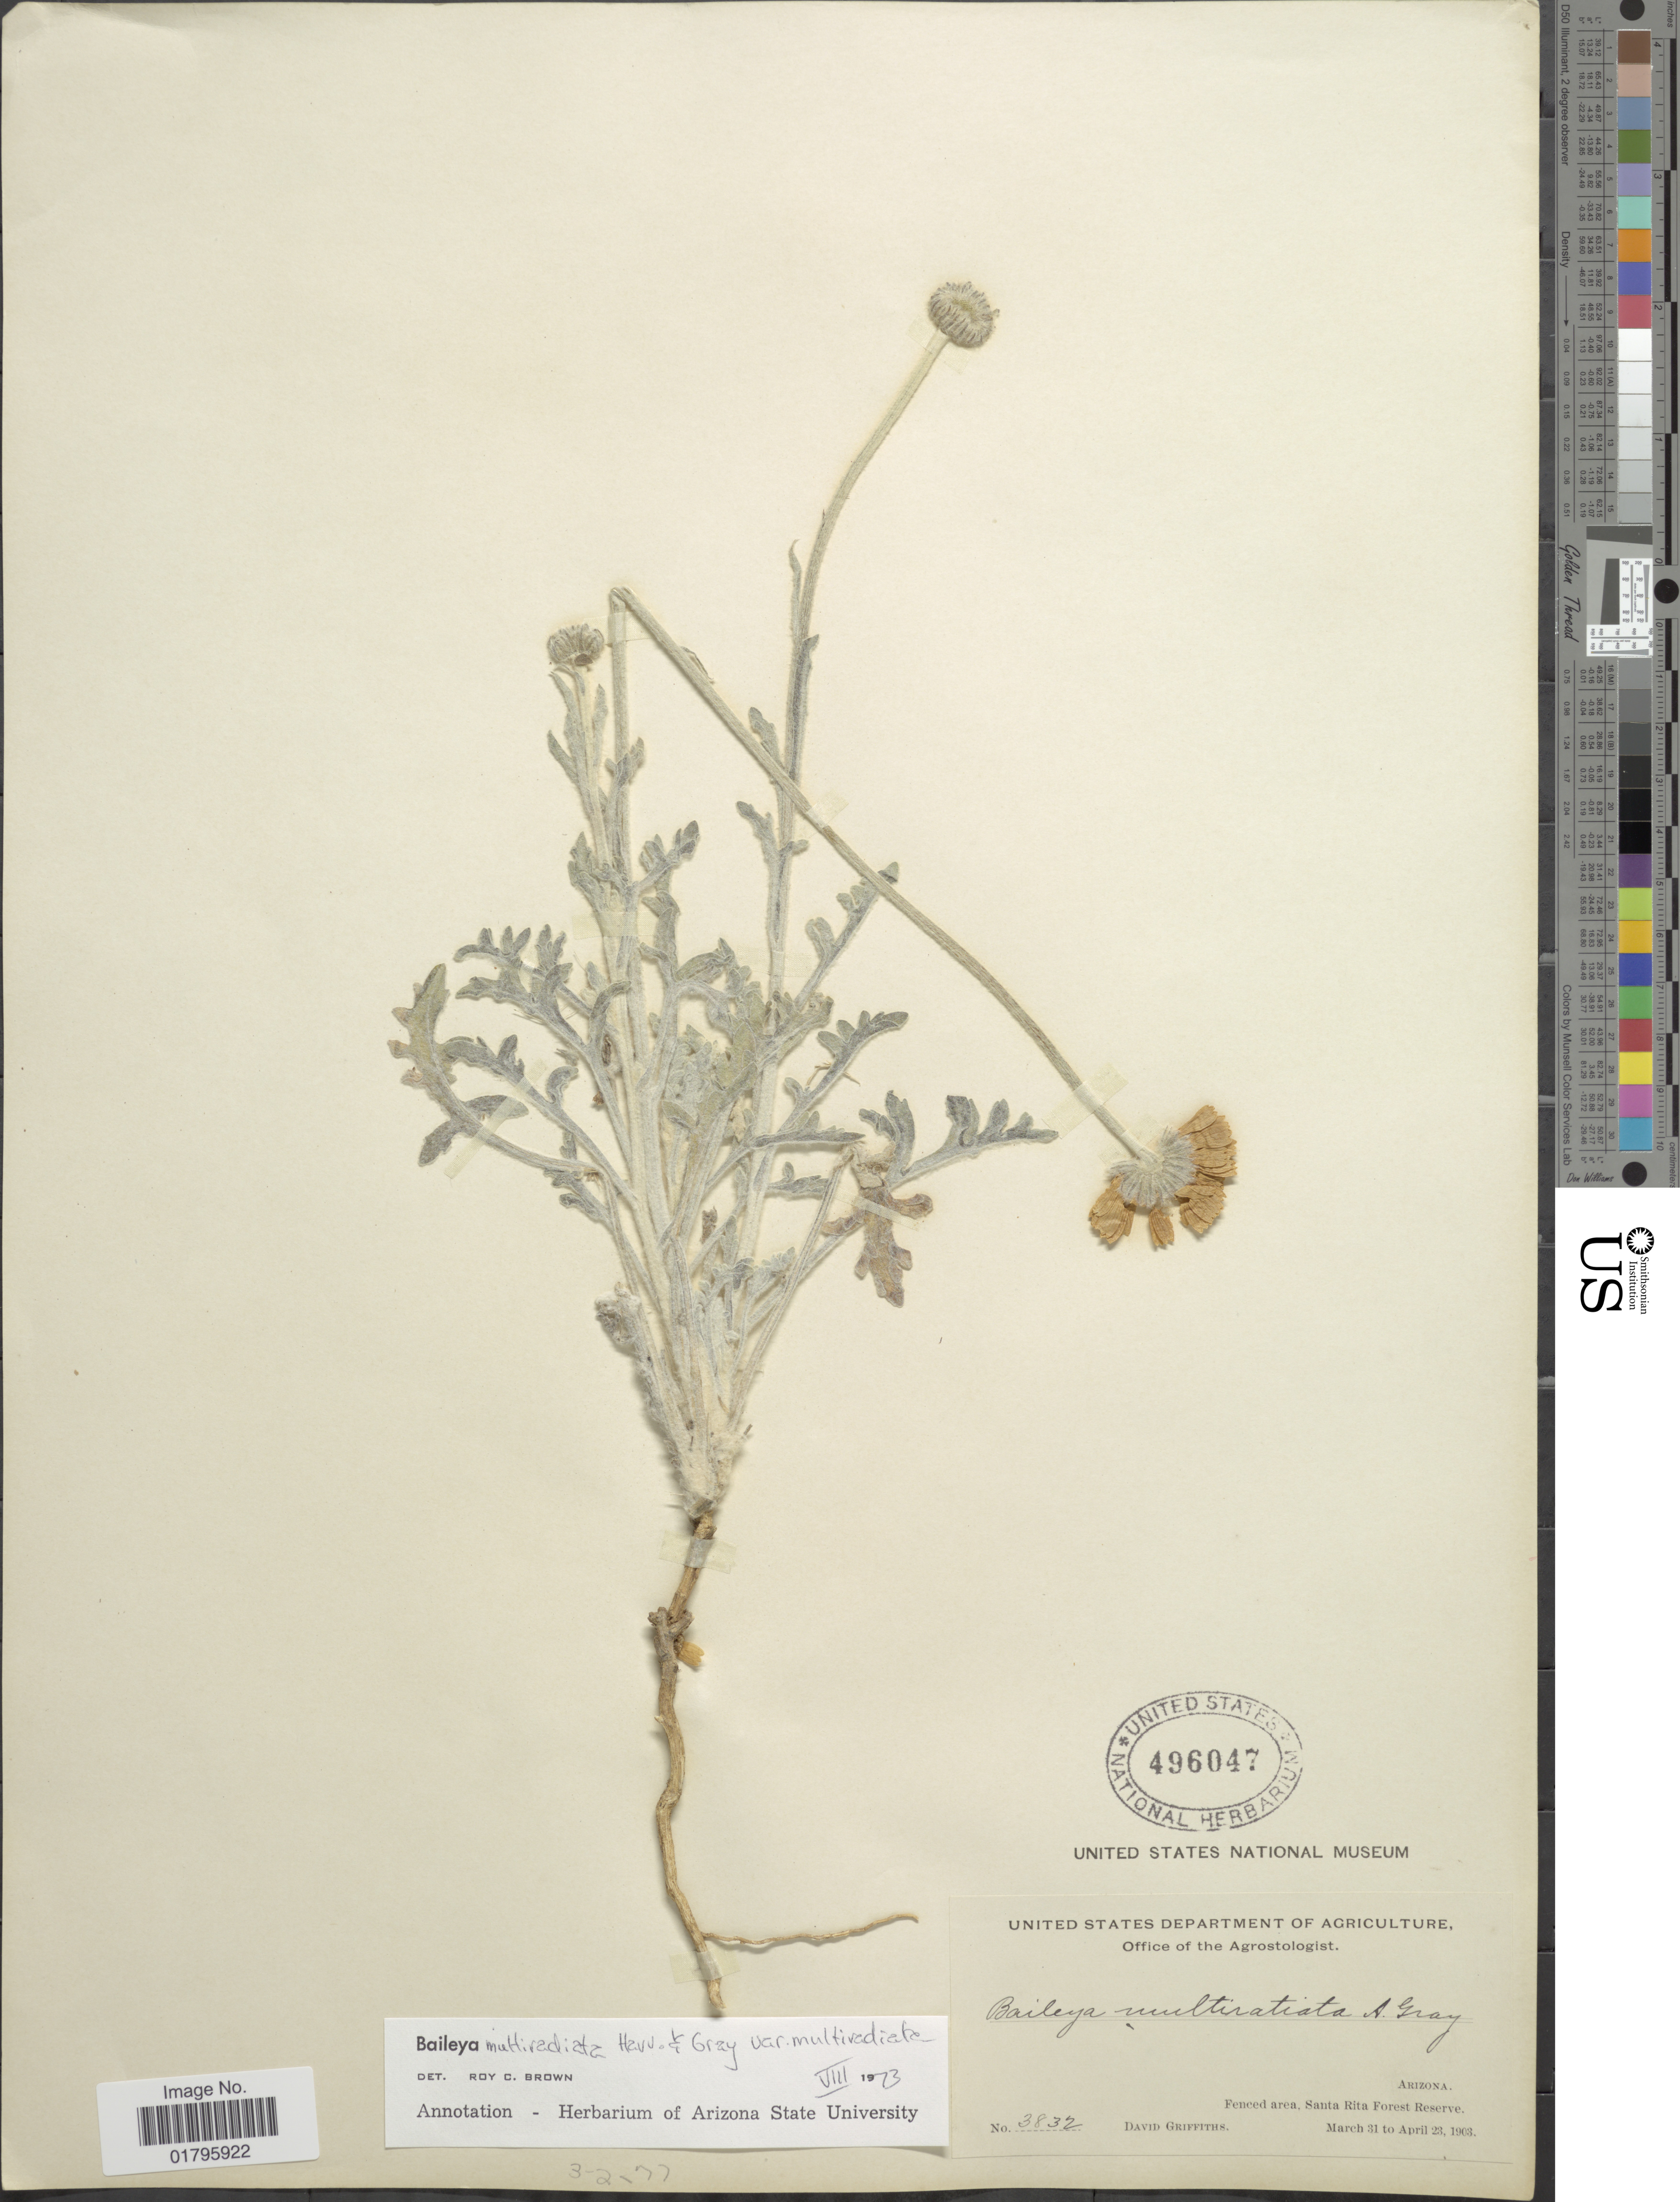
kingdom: Plantae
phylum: Tracheophyta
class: Magnoliopsida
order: Asterales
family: Asteraceae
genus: Baileya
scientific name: Baileya multiradiata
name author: Harv. & A. Gray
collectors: D. Griffiths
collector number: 3832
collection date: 1903-03-31/1903-04-23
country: United States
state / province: Arizona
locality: Arizona, Fenced area, Santa Rita Forest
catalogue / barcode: US 496047